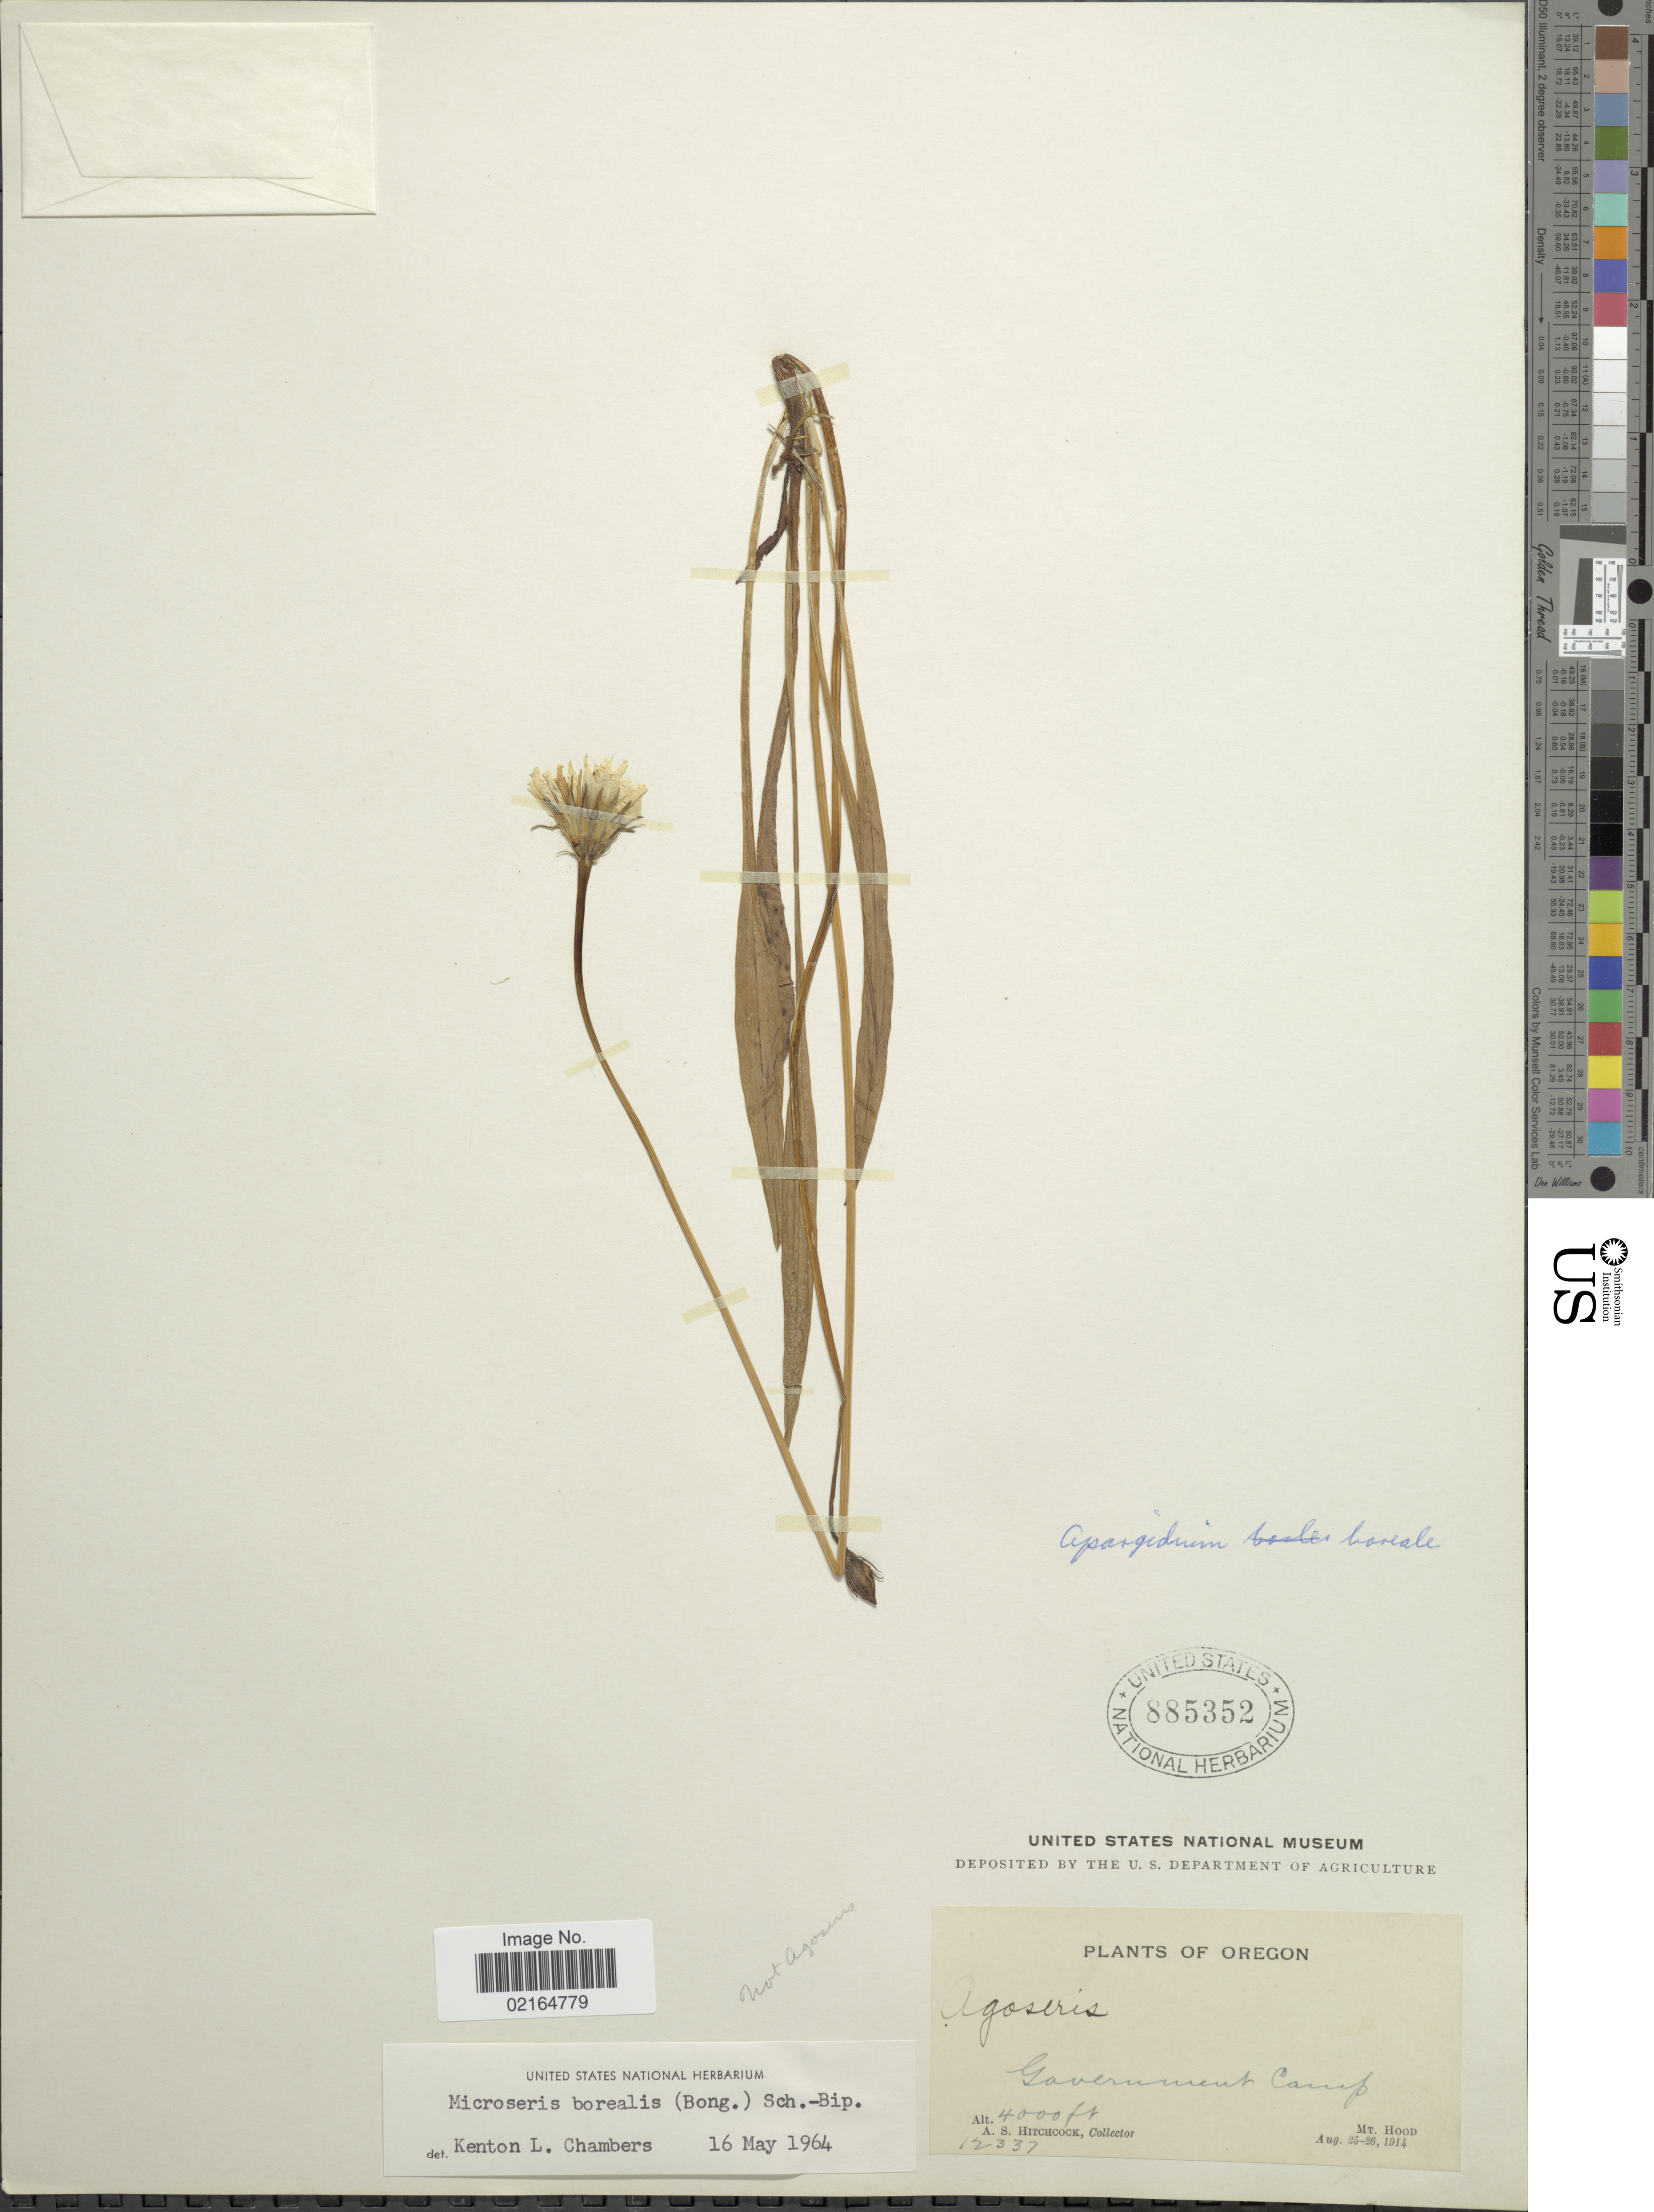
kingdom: Plantae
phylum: Tracheophyta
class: Magnoliopsida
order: Asterales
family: Asteraceae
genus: Microseris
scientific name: Microseris borealis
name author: (Bong.) Sch. Bip.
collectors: A. S. Hitchcock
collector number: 12337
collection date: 1914-08-25/1914-08-26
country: United States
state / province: Oregon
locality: Government Camp.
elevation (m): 1219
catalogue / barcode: US 885352